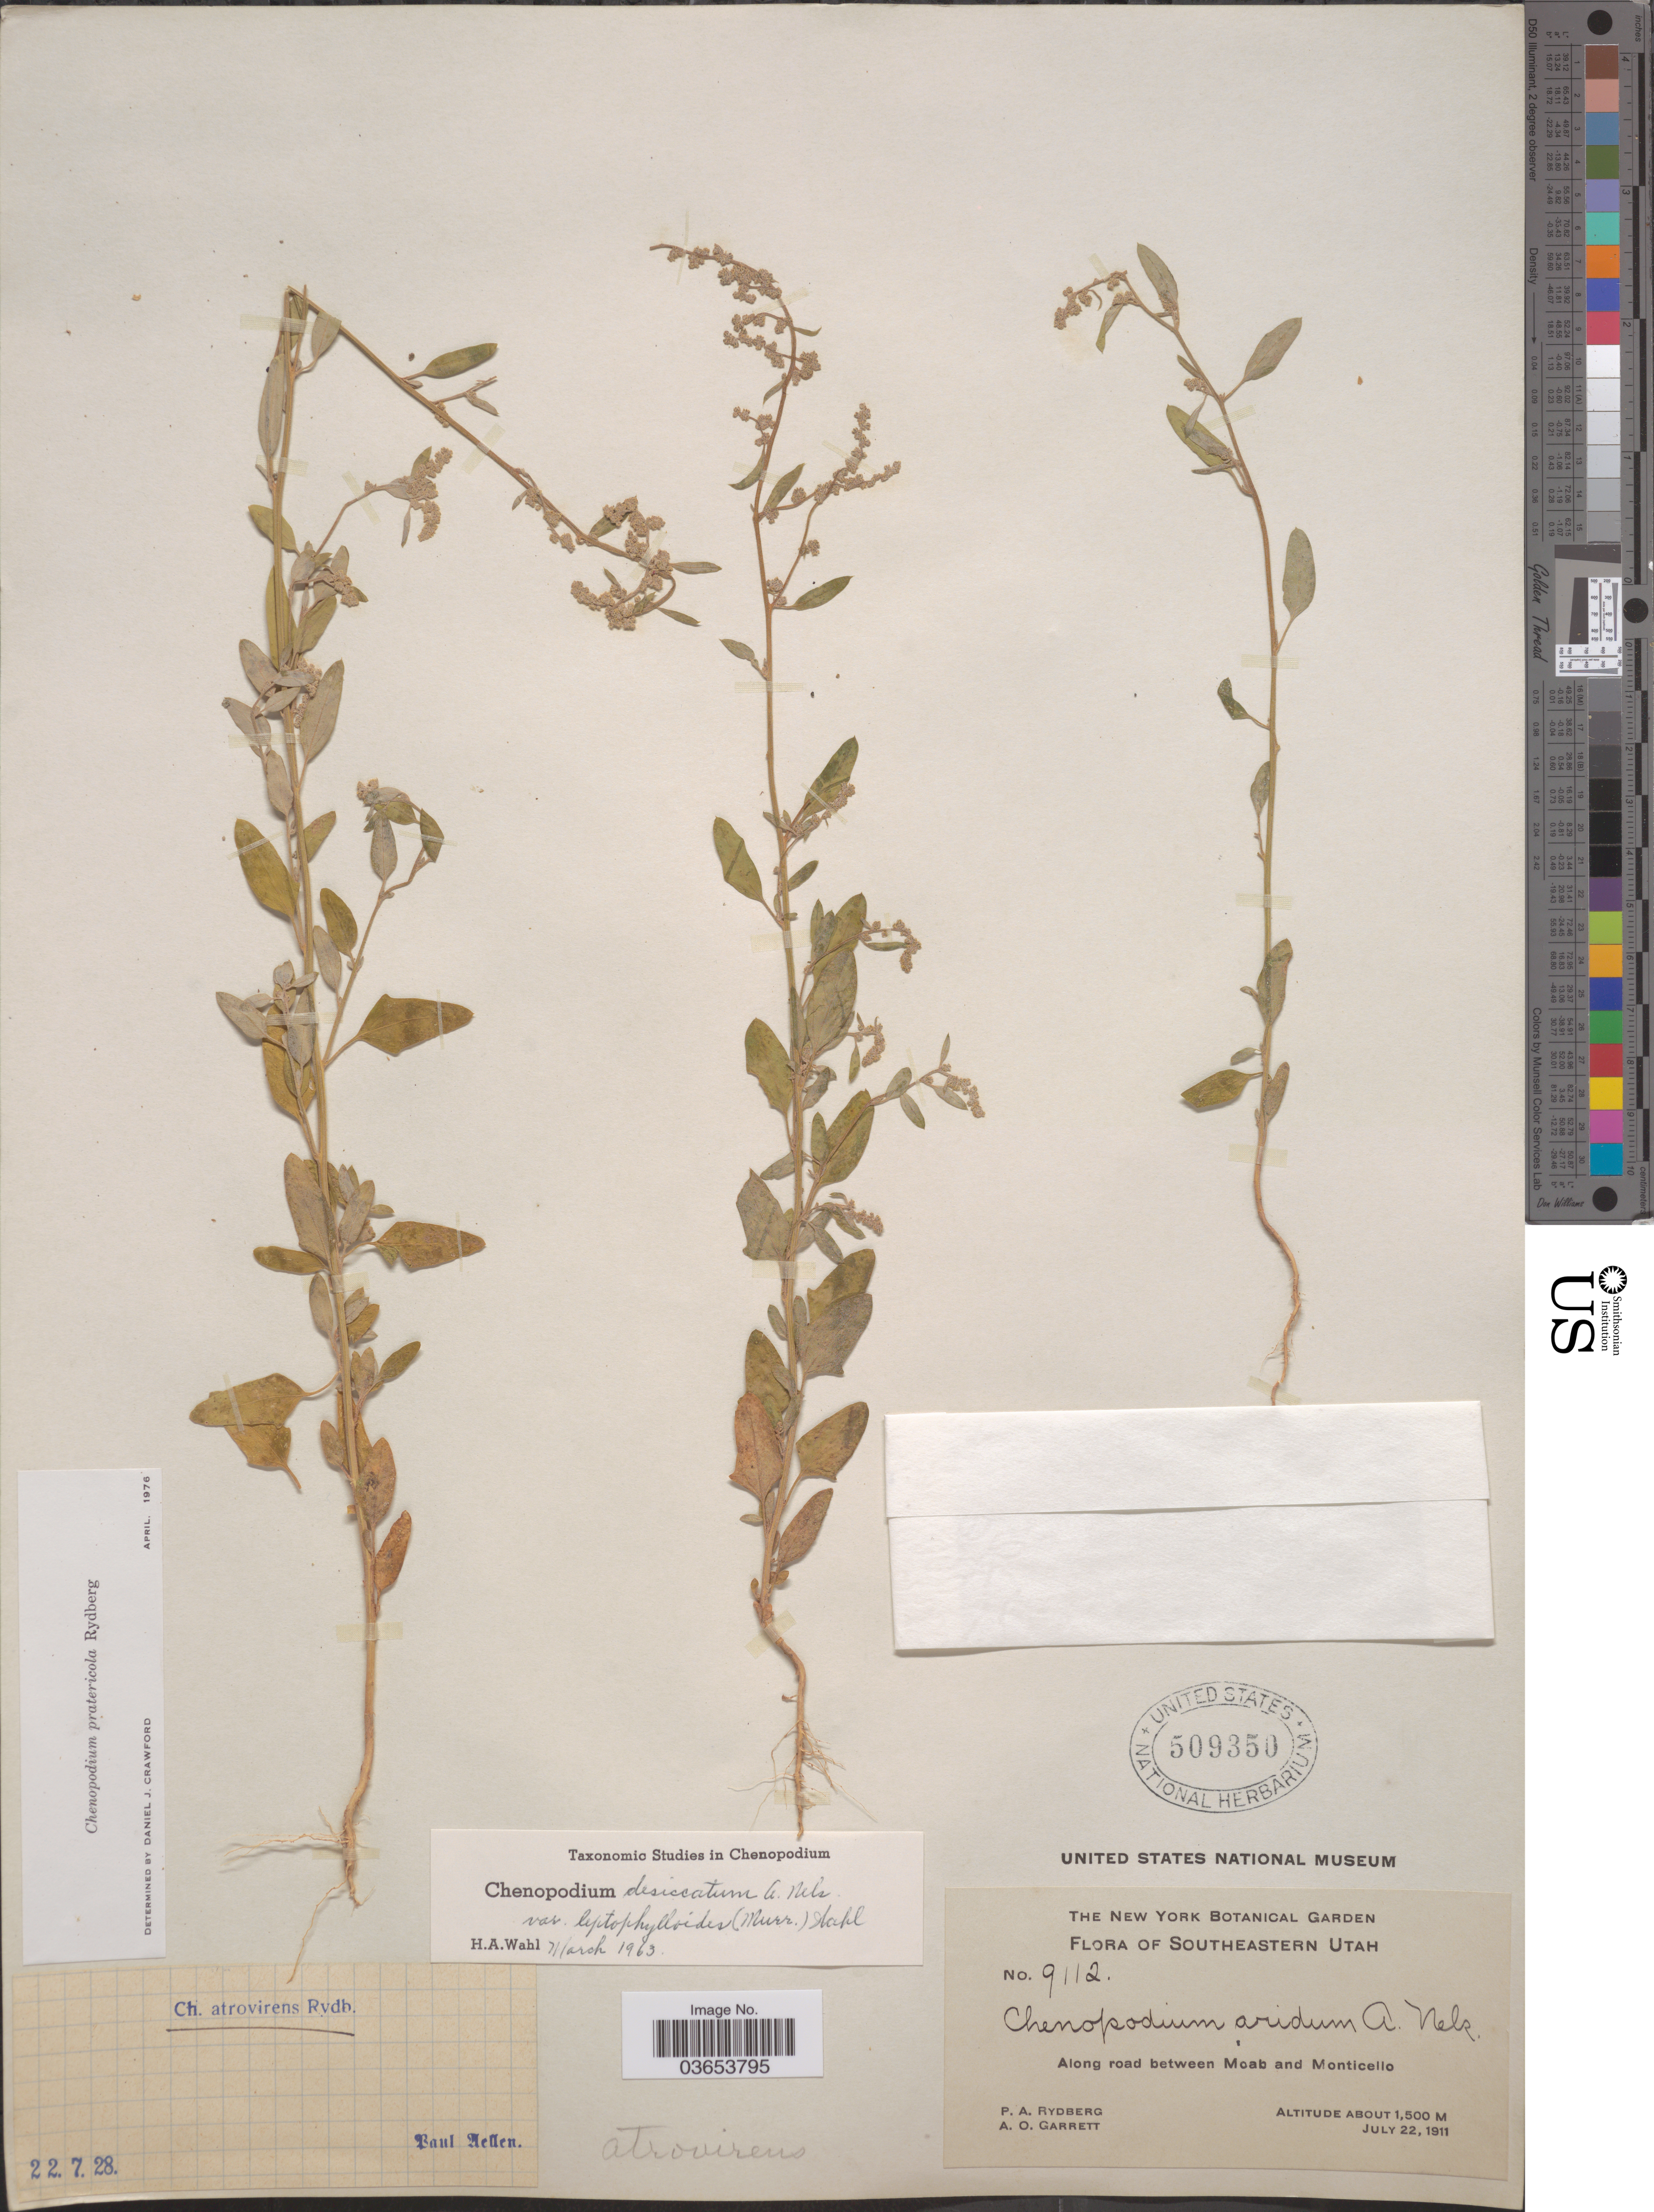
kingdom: Plantae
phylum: Tracheophyta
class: Magnoliopsida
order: Caryophyllales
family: Amaranthaceae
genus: Chenopodium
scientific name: Chenopodium pratericola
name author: Rydb.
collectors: P. A. Rydberg & A. O. Garrett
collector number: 9112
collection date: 1911-07-22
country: United States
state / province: Utah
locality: Southeastern Utah. Along road between Moab and Monticello.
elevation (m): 1500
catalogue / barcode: US 509350